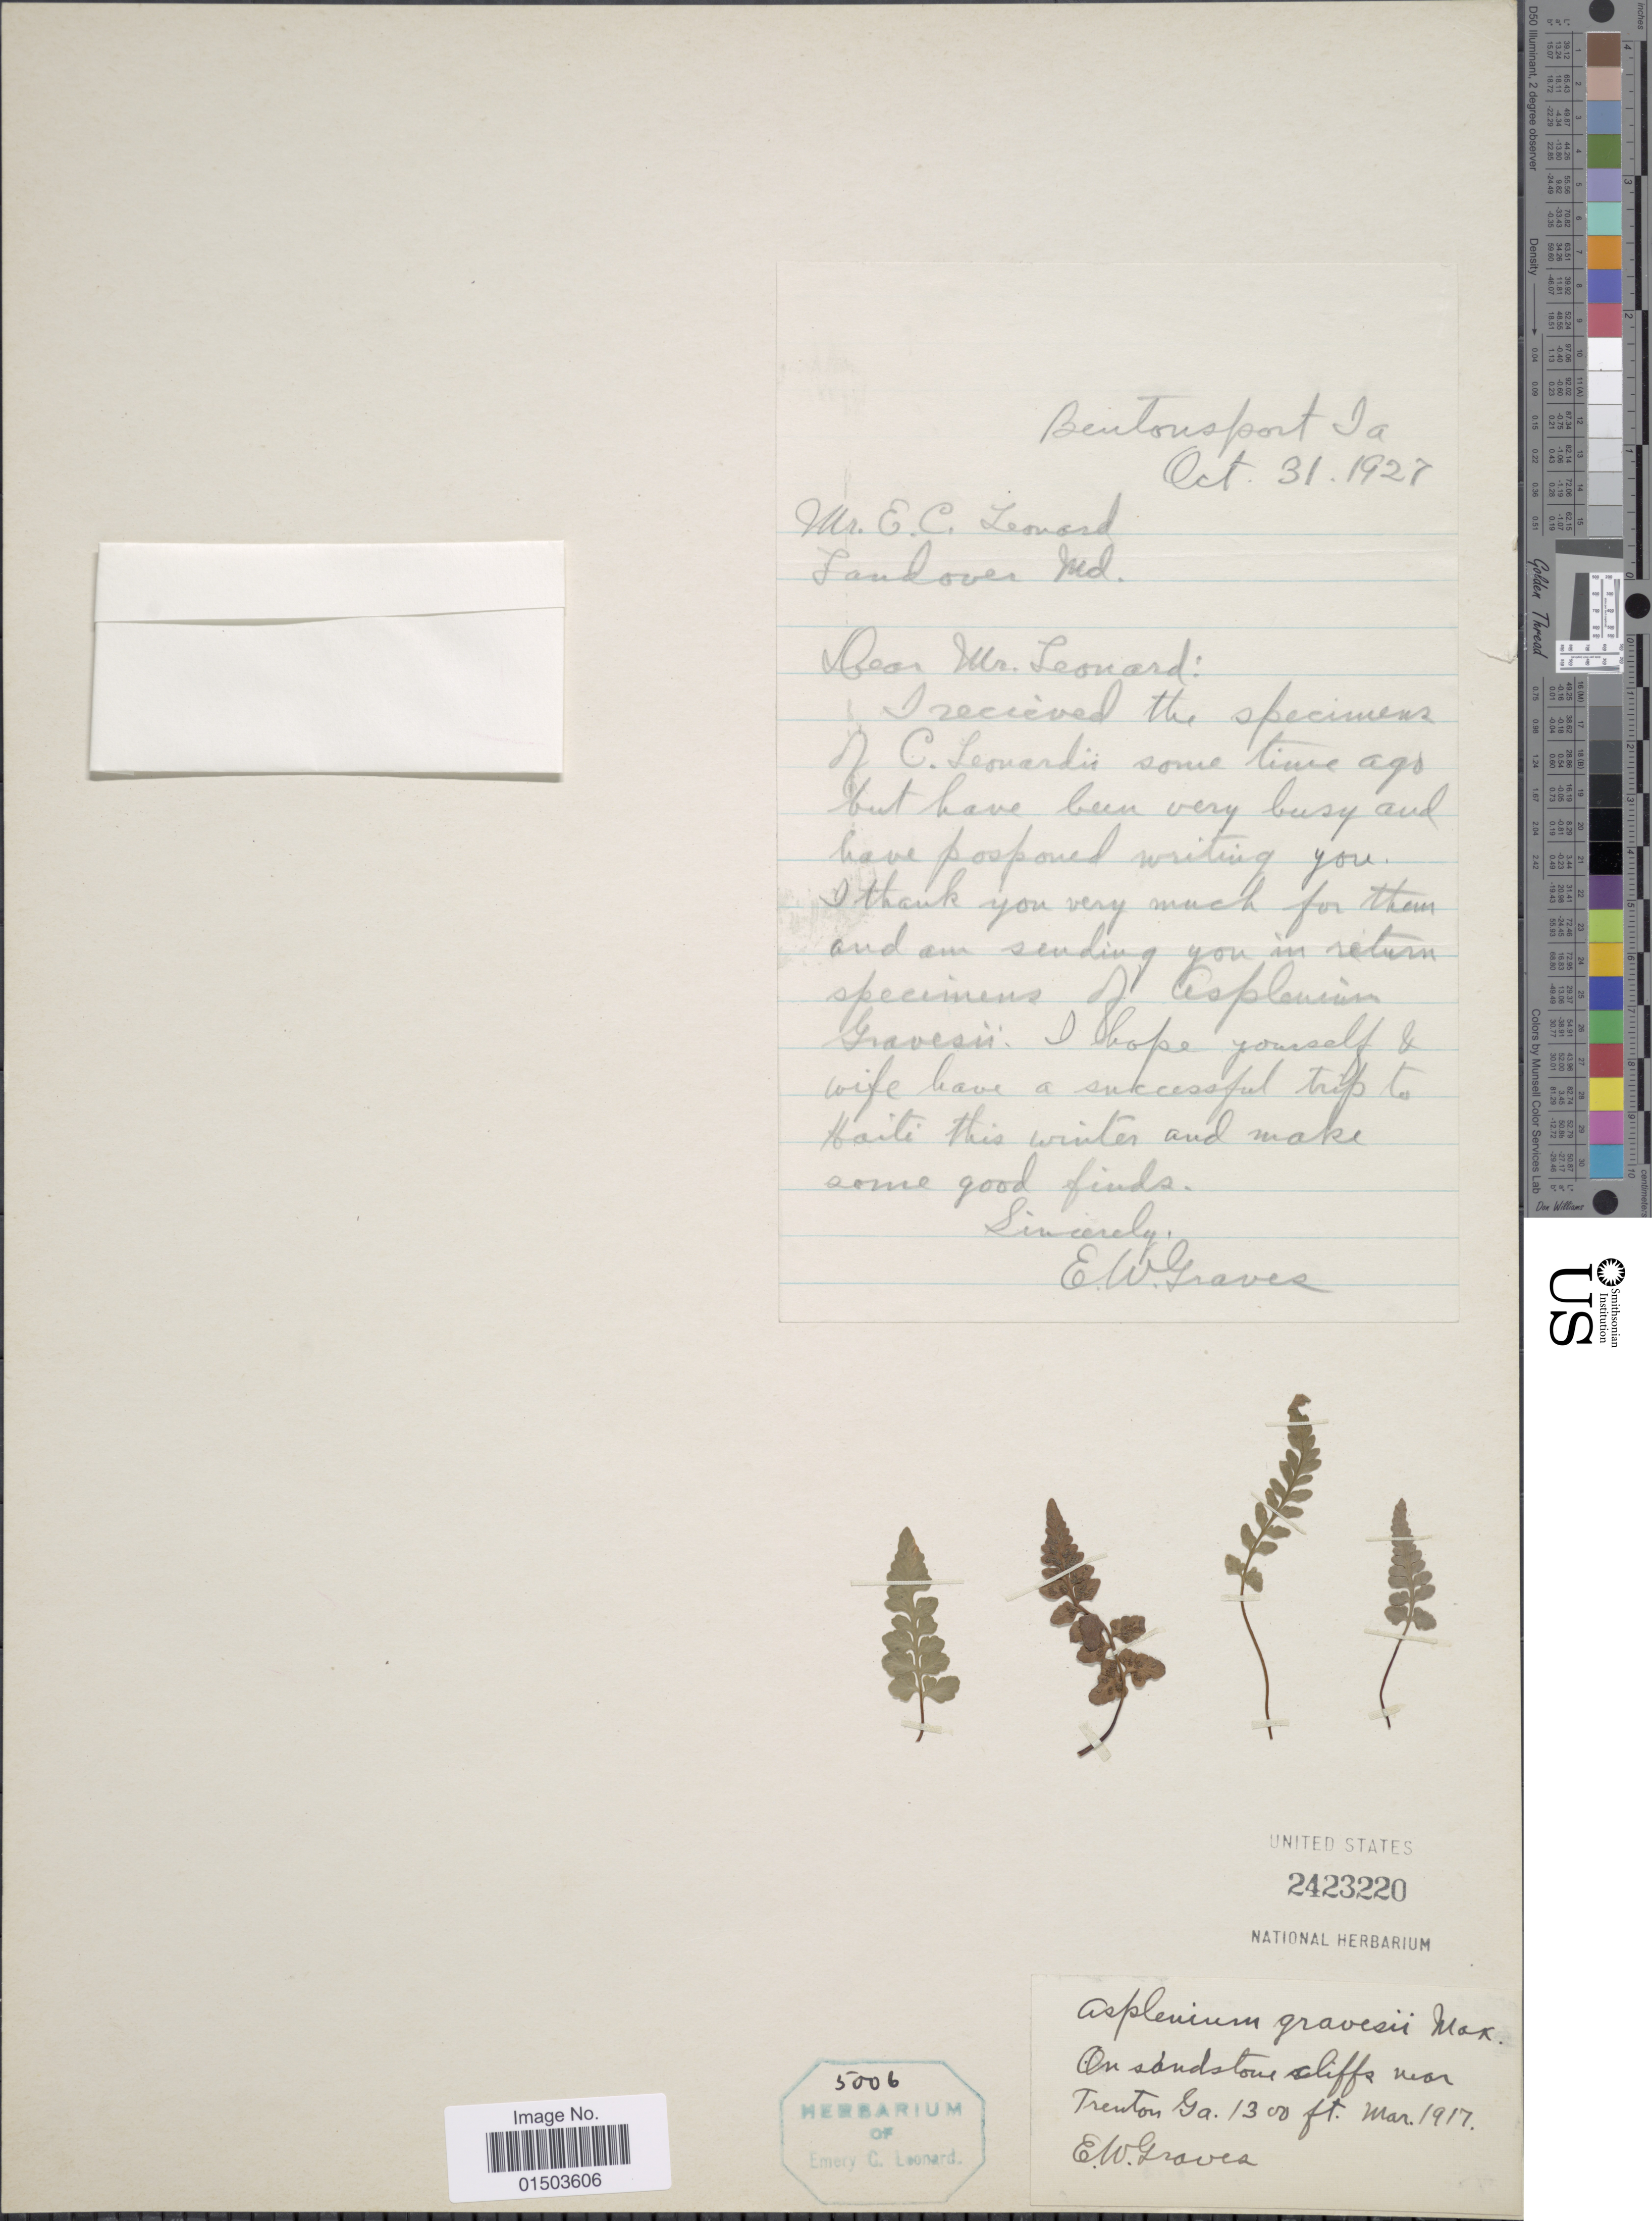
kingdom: Plantae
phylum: Tracheophyta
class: Polypodiopsida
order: Polypodiales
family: Aspleniaceae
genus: Asplenium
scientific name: Asplenium x gravesii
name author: Maxon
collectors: E. Graves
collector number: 5006?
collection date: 1917-03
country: United States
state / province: Georgia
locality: Cilffs near Trenton Ga.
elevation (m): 396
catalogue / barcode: US 2423220